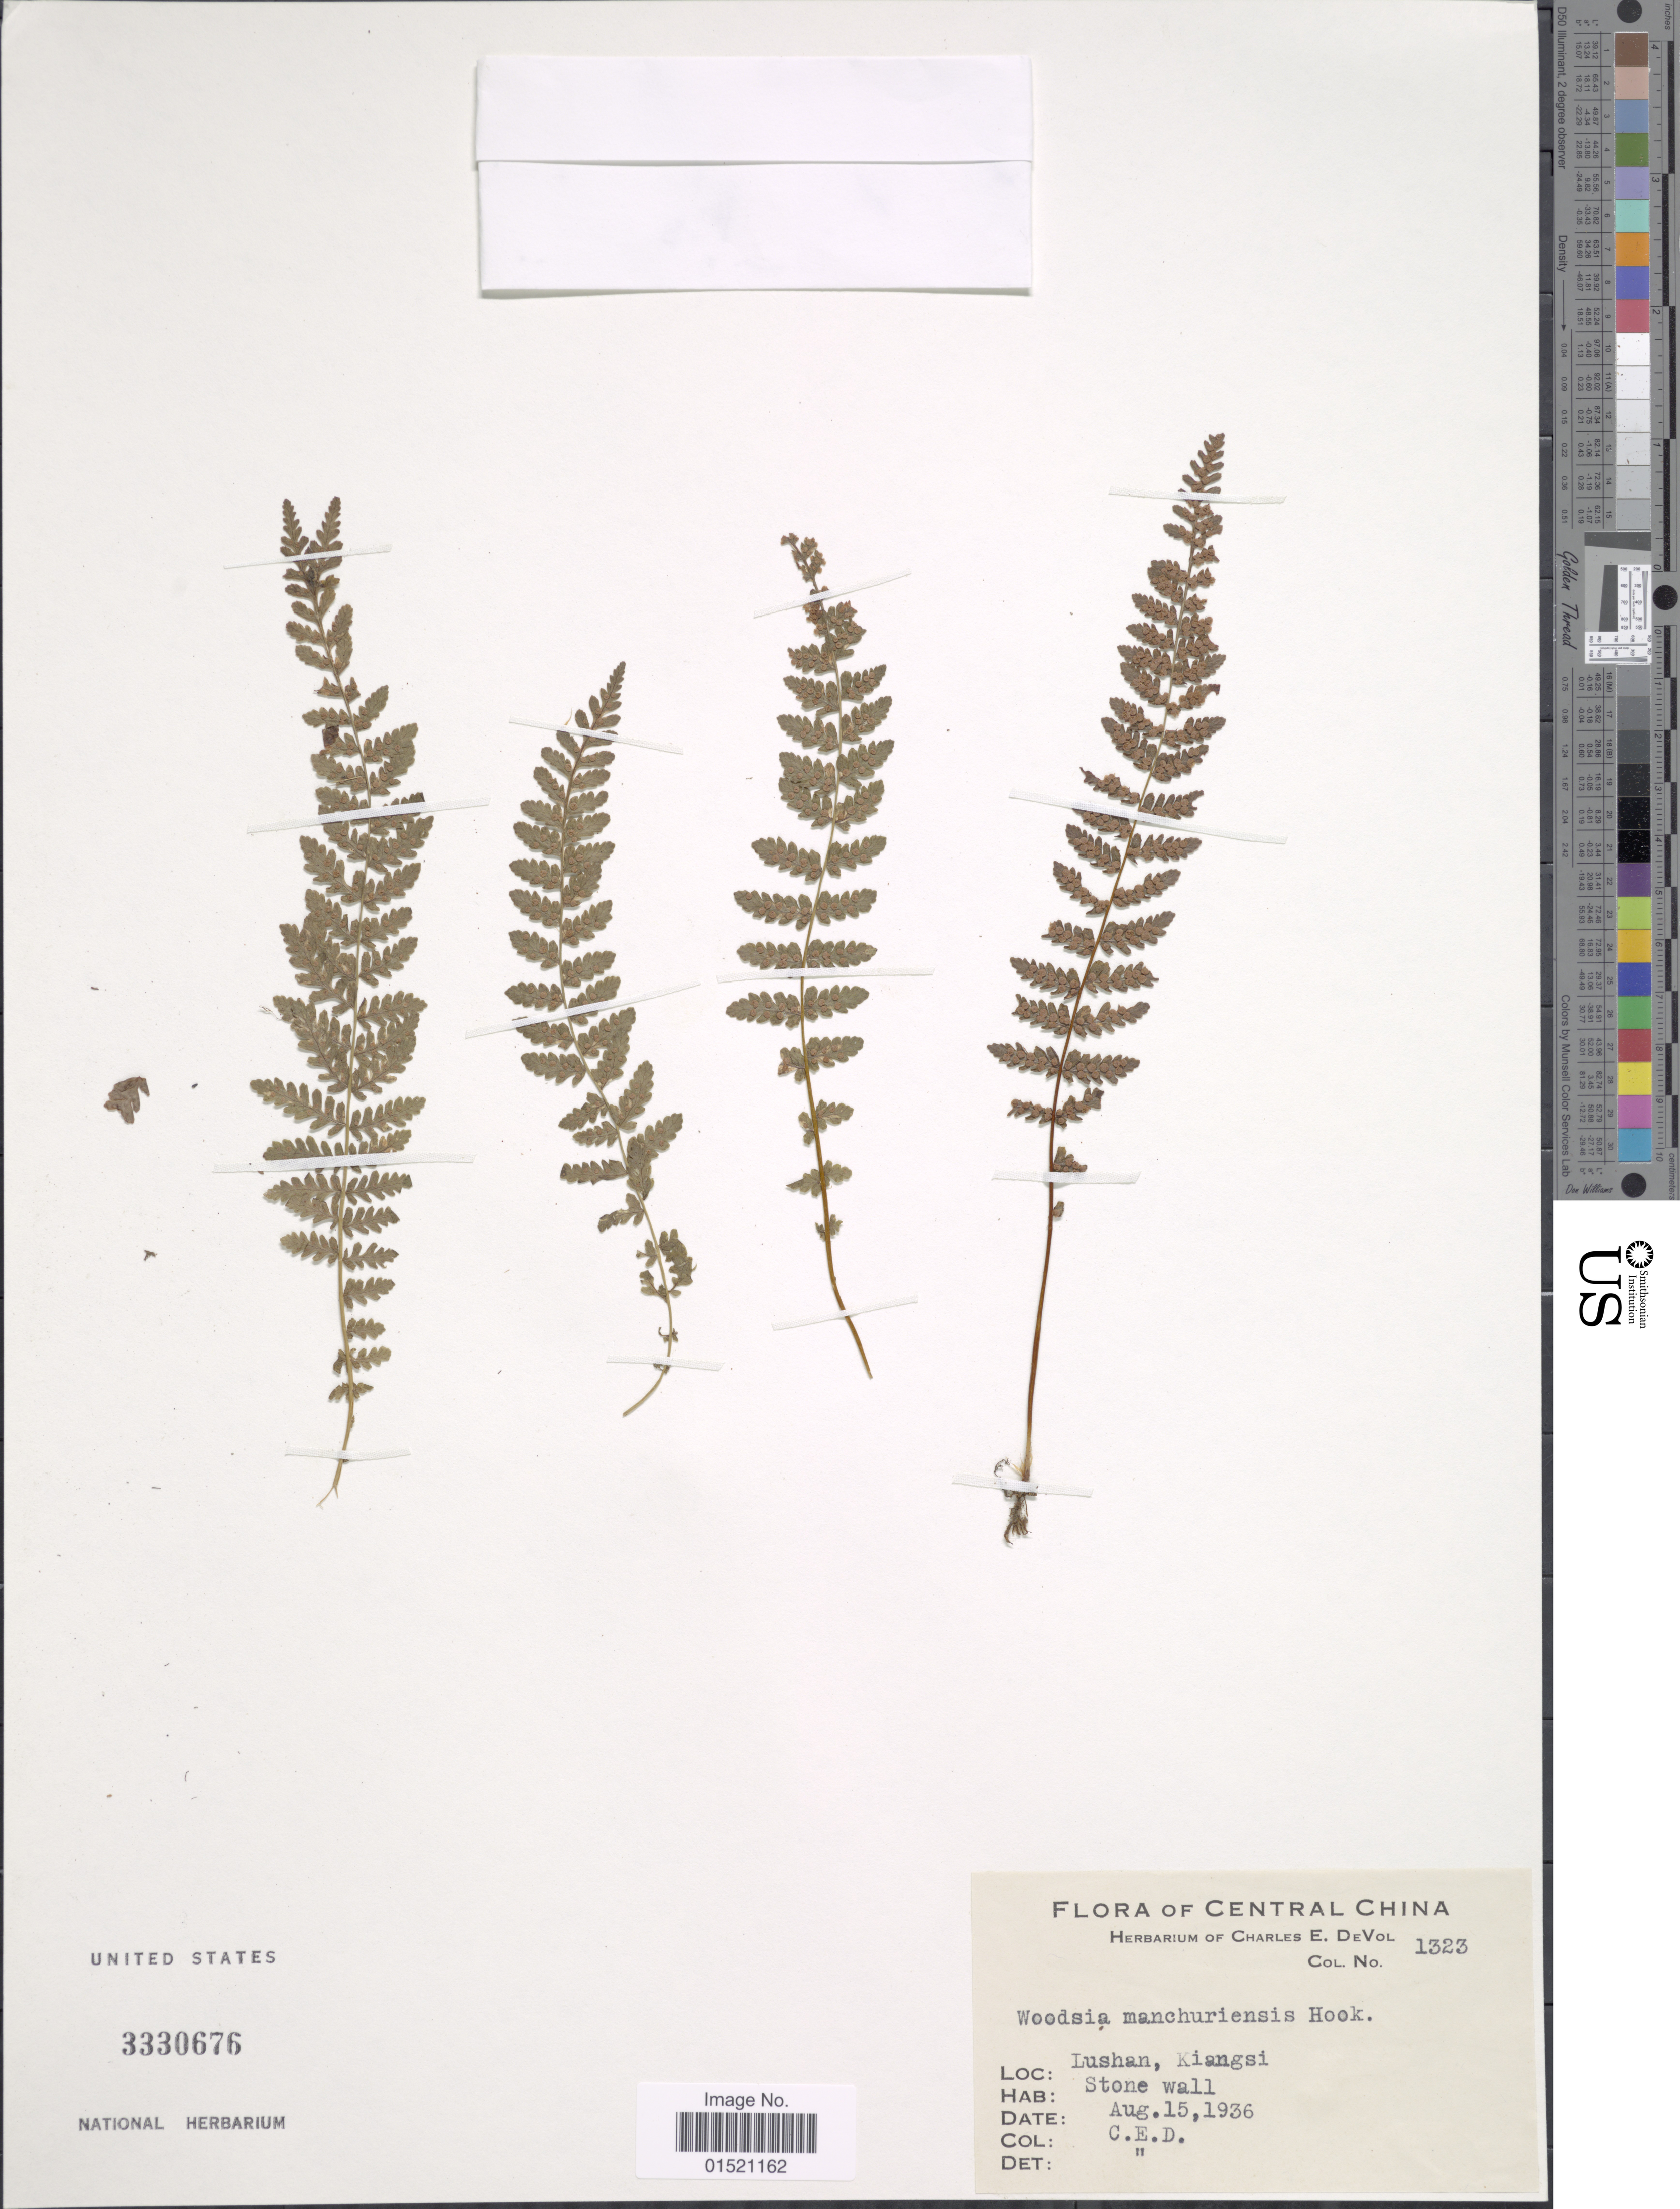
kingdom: Plantae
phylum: Tracheophyta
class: Polypodiopsida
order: Polypodiales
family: Woodsiaceae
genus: Woodsia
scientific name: Woodsia manchuriensis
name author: Hook.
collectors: C. E. De Vol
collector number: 1323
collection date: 1936-08-15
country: China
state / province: Jiangxi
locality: Central China, Lushan, Kiangsi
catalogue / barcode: US 3330676